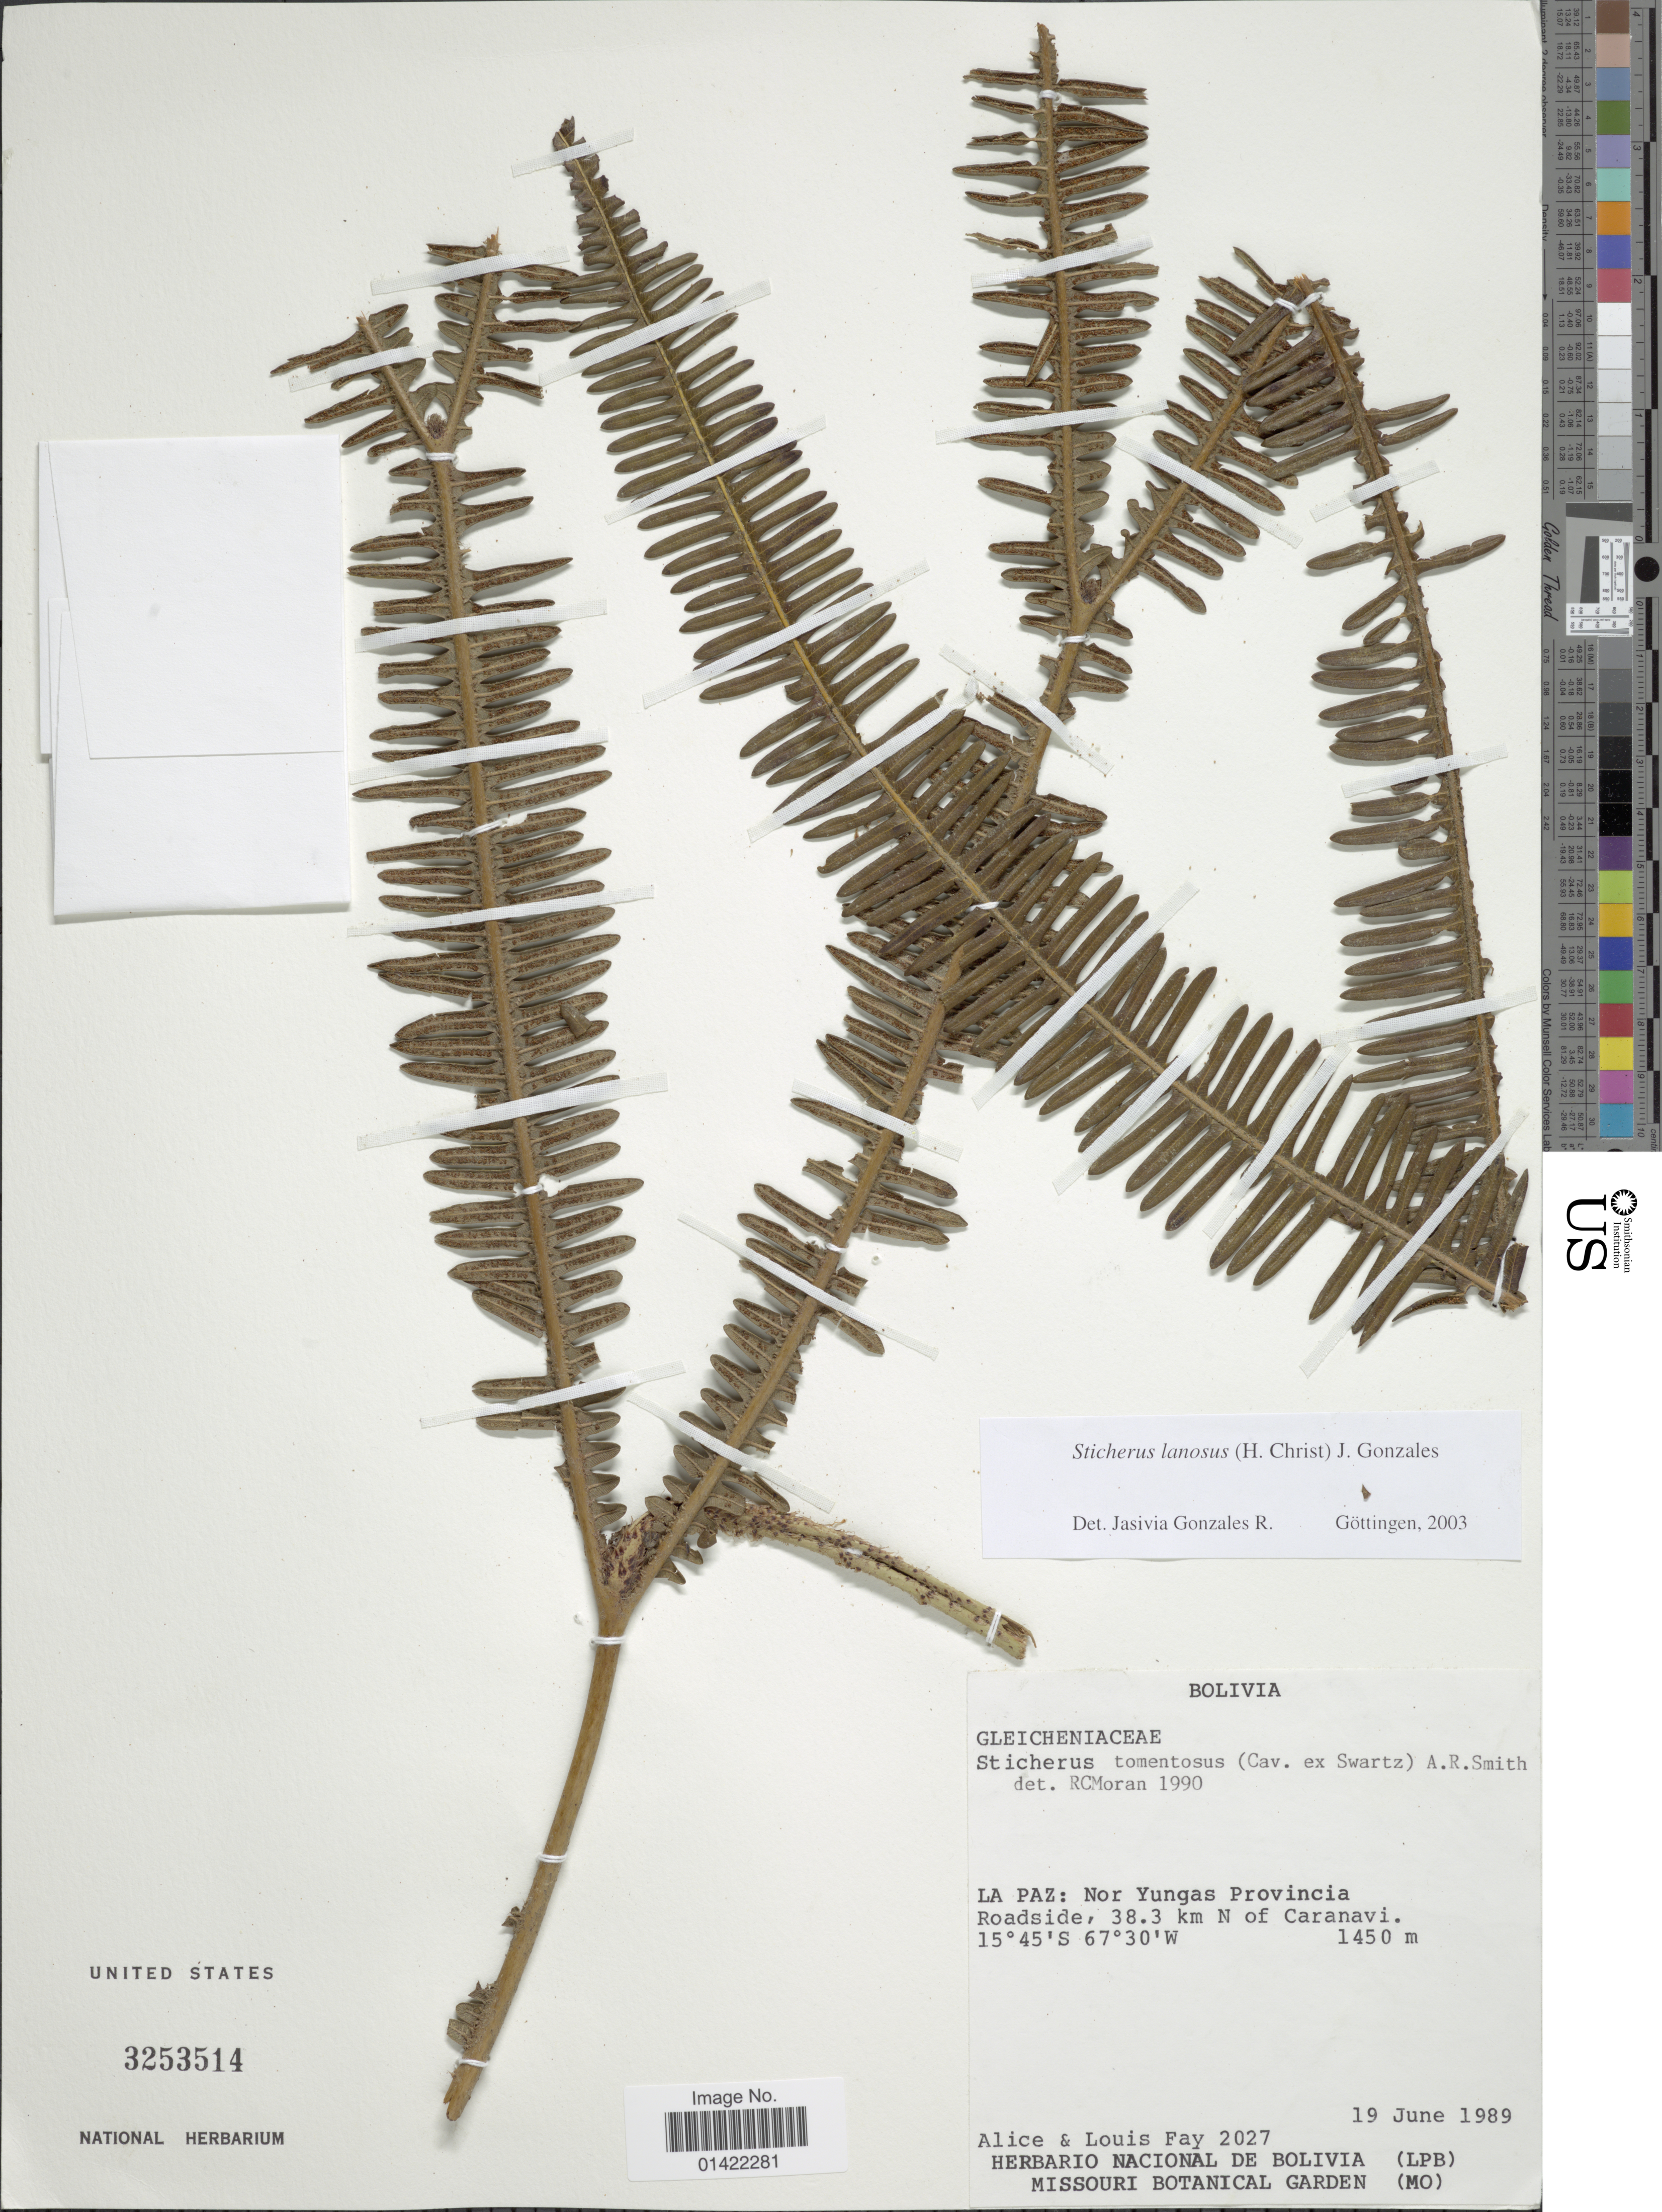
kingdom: Plantae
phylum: Tracheophyta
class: Polypodiopsida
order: Gleicheniales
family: Gleicheniaceae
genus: Sticherus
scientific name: Sticherus lanosus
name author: (Christ) J. Gonzales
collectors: A. Fay & L. Fay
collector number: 2027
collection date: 1989-06-19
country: Bolivia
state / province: La Paz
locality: Nor Yungas Provincia, Roadside, 38.3 km N of Caranavi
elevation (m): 1450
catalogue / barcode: US 3253514